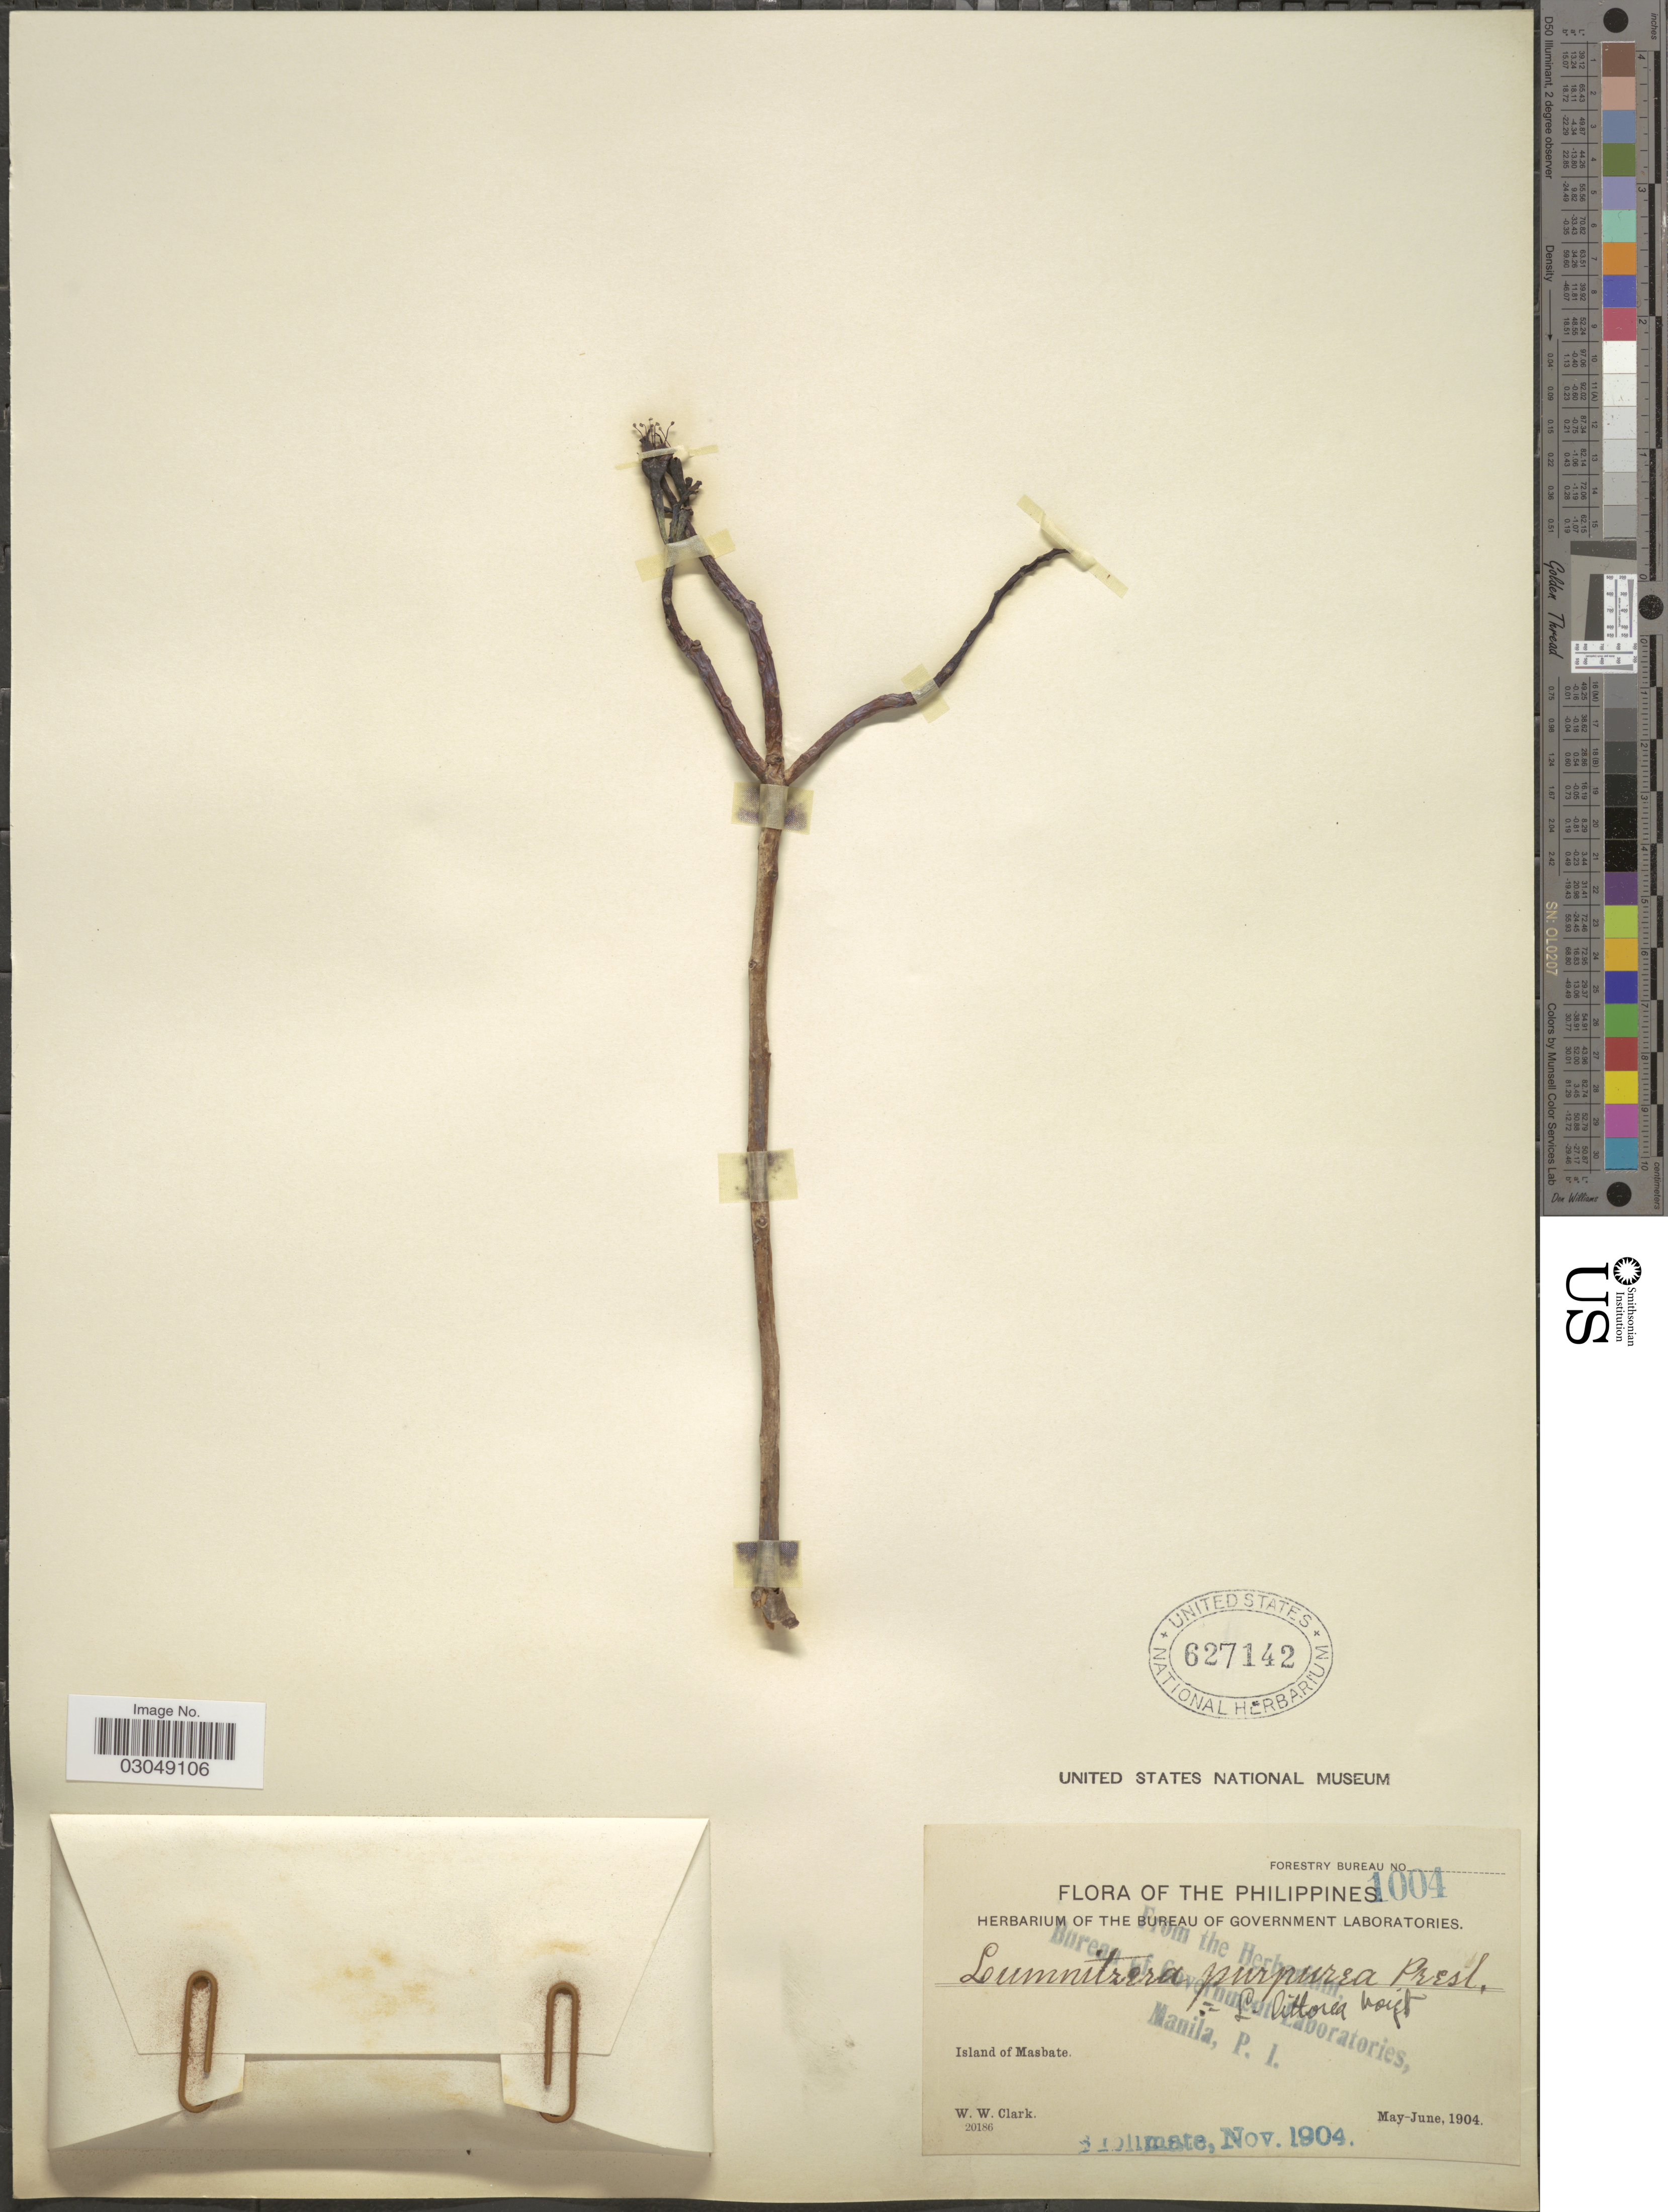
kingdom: Plantae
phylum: Tracheophyta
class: Magnoliopsida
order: Myrtales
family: Combretaceae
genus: Lumnitzera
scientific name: Lumnitzera littorea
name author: (Jack) Voight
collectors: W. W. Clark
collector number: Forestry Bureau 1004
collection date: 1904-05/1904-06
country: Philippines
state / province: Bicol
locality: Masbate.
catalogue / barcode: US 627142